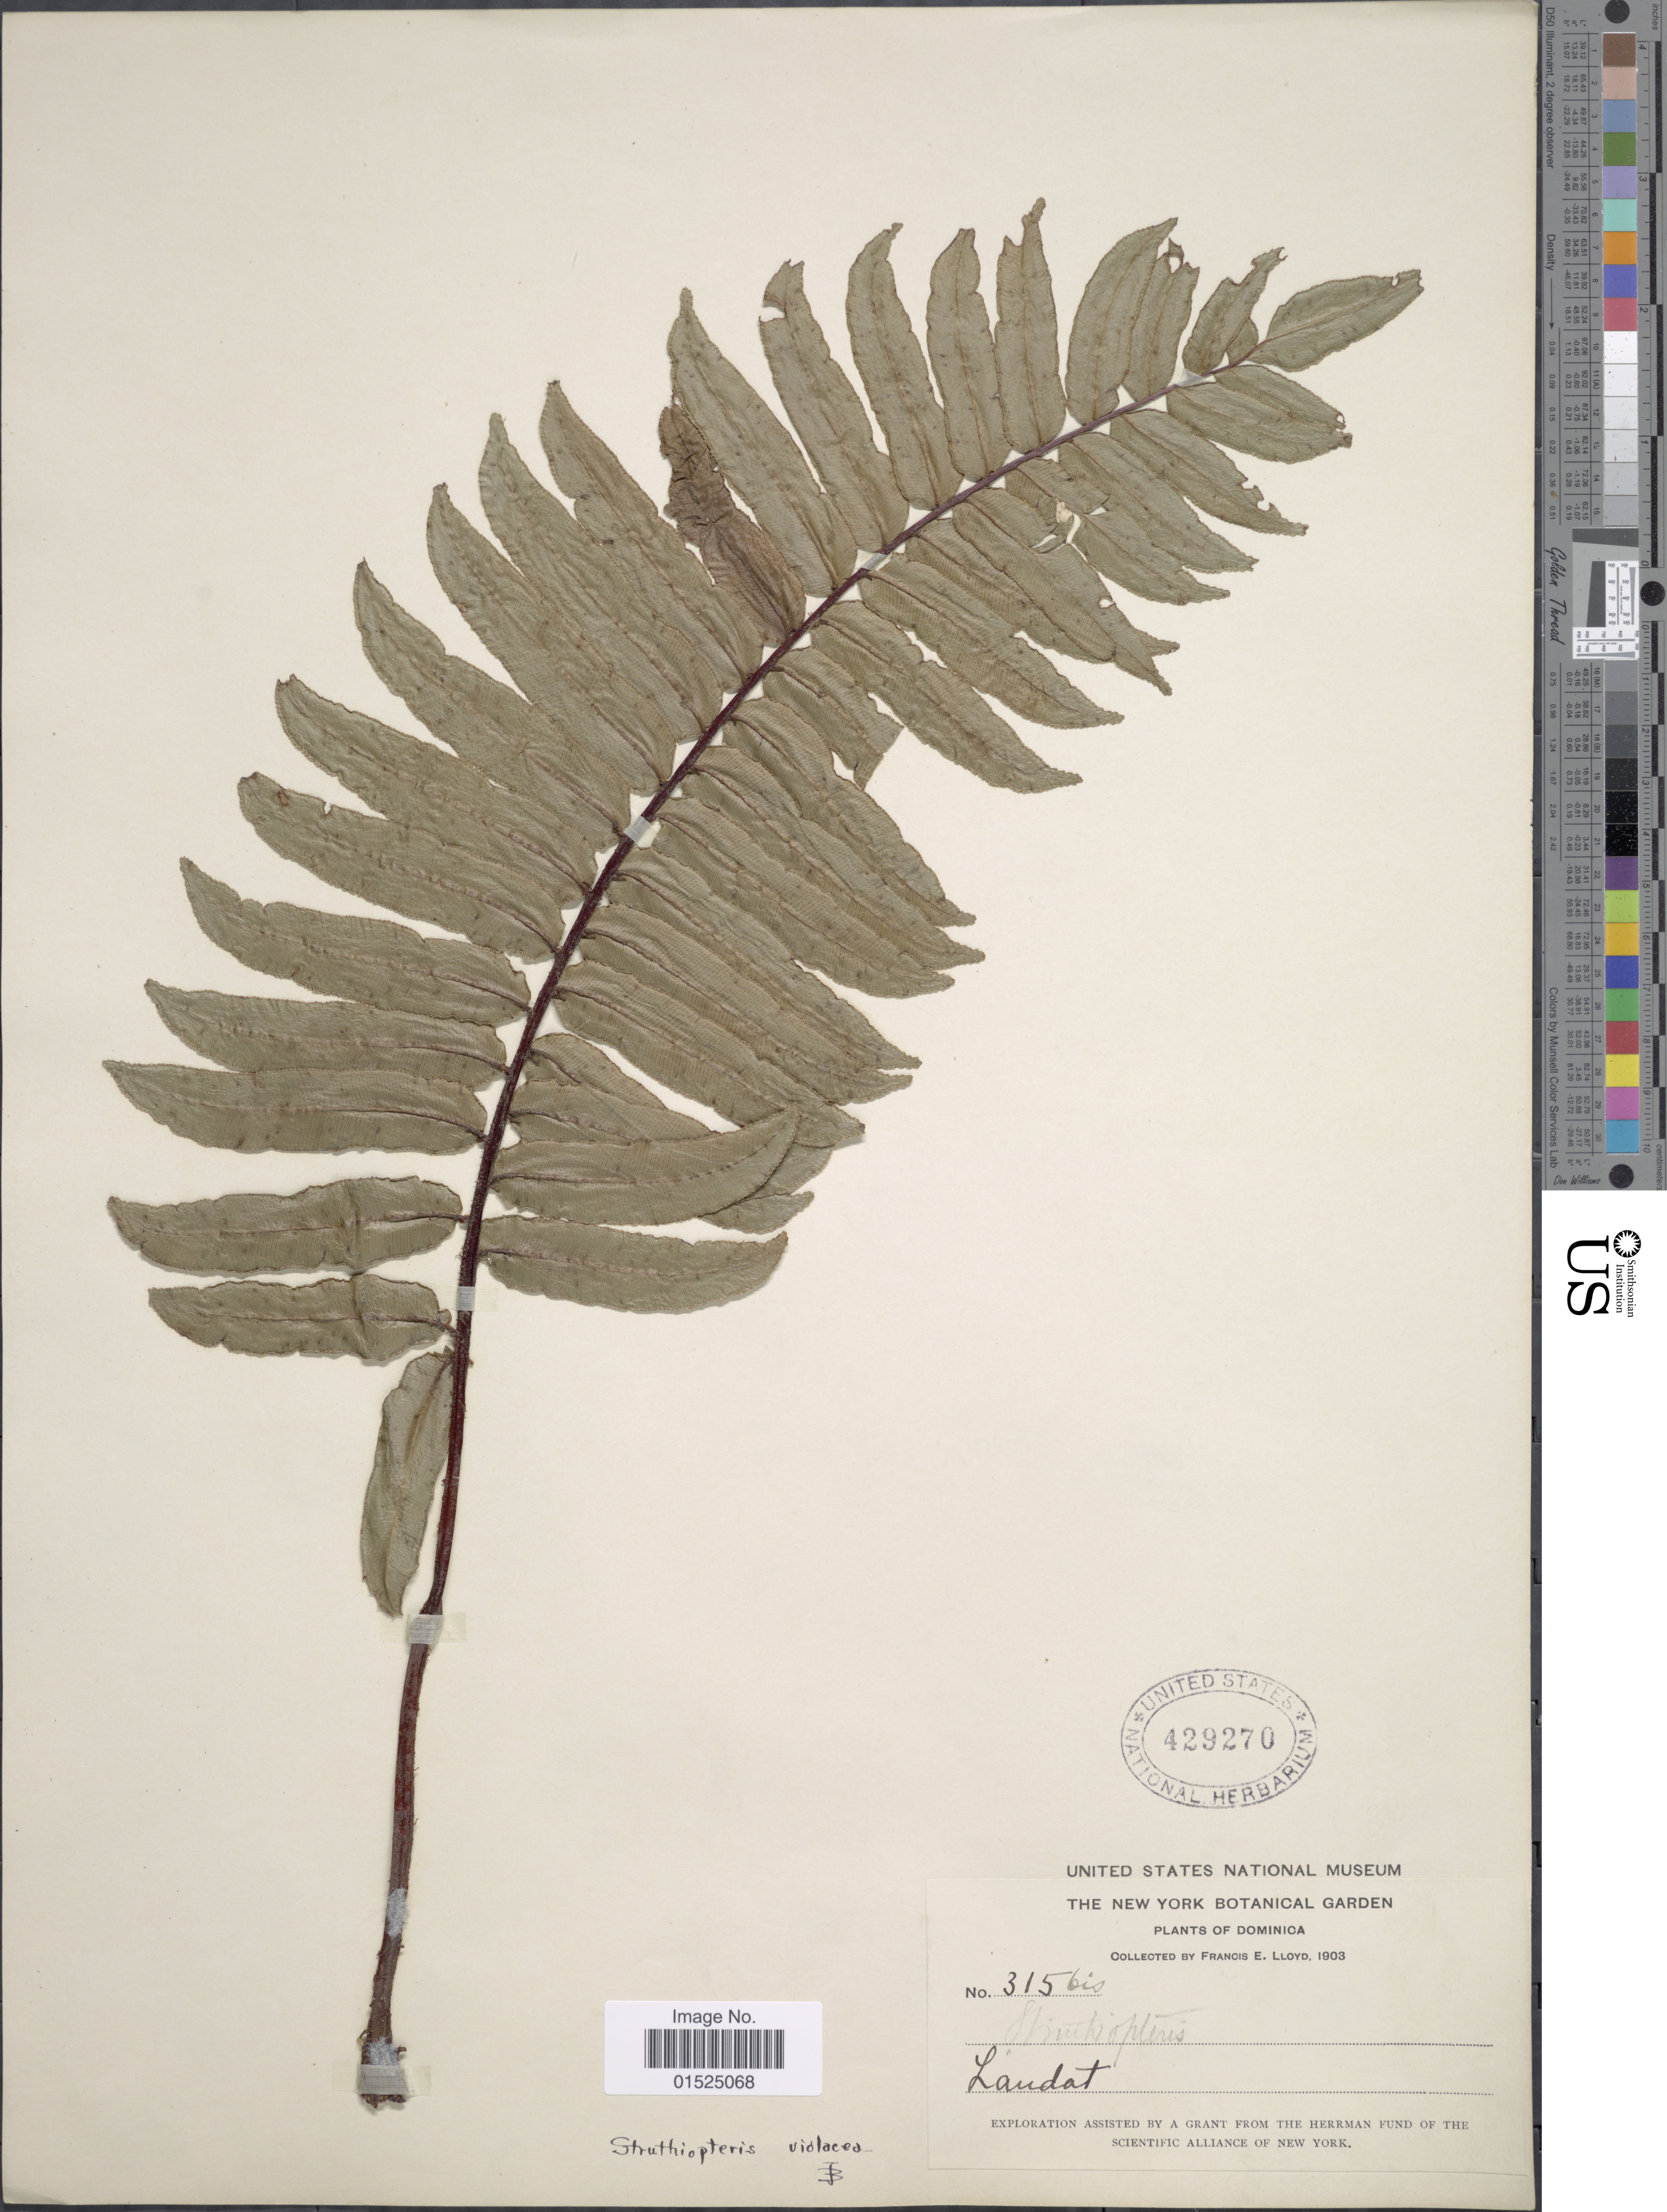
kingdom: Plantae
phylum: Tracheophyta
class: Polypodiopsida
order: Polypodiales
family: Blechnaceae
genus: Blechnum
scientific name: Blechnum violaceum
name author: (Fée) C. Chr.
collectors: Lloyd, C. E.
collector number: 315 bis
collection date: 1903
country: Dominica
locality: Laudat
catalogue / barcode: US 429270